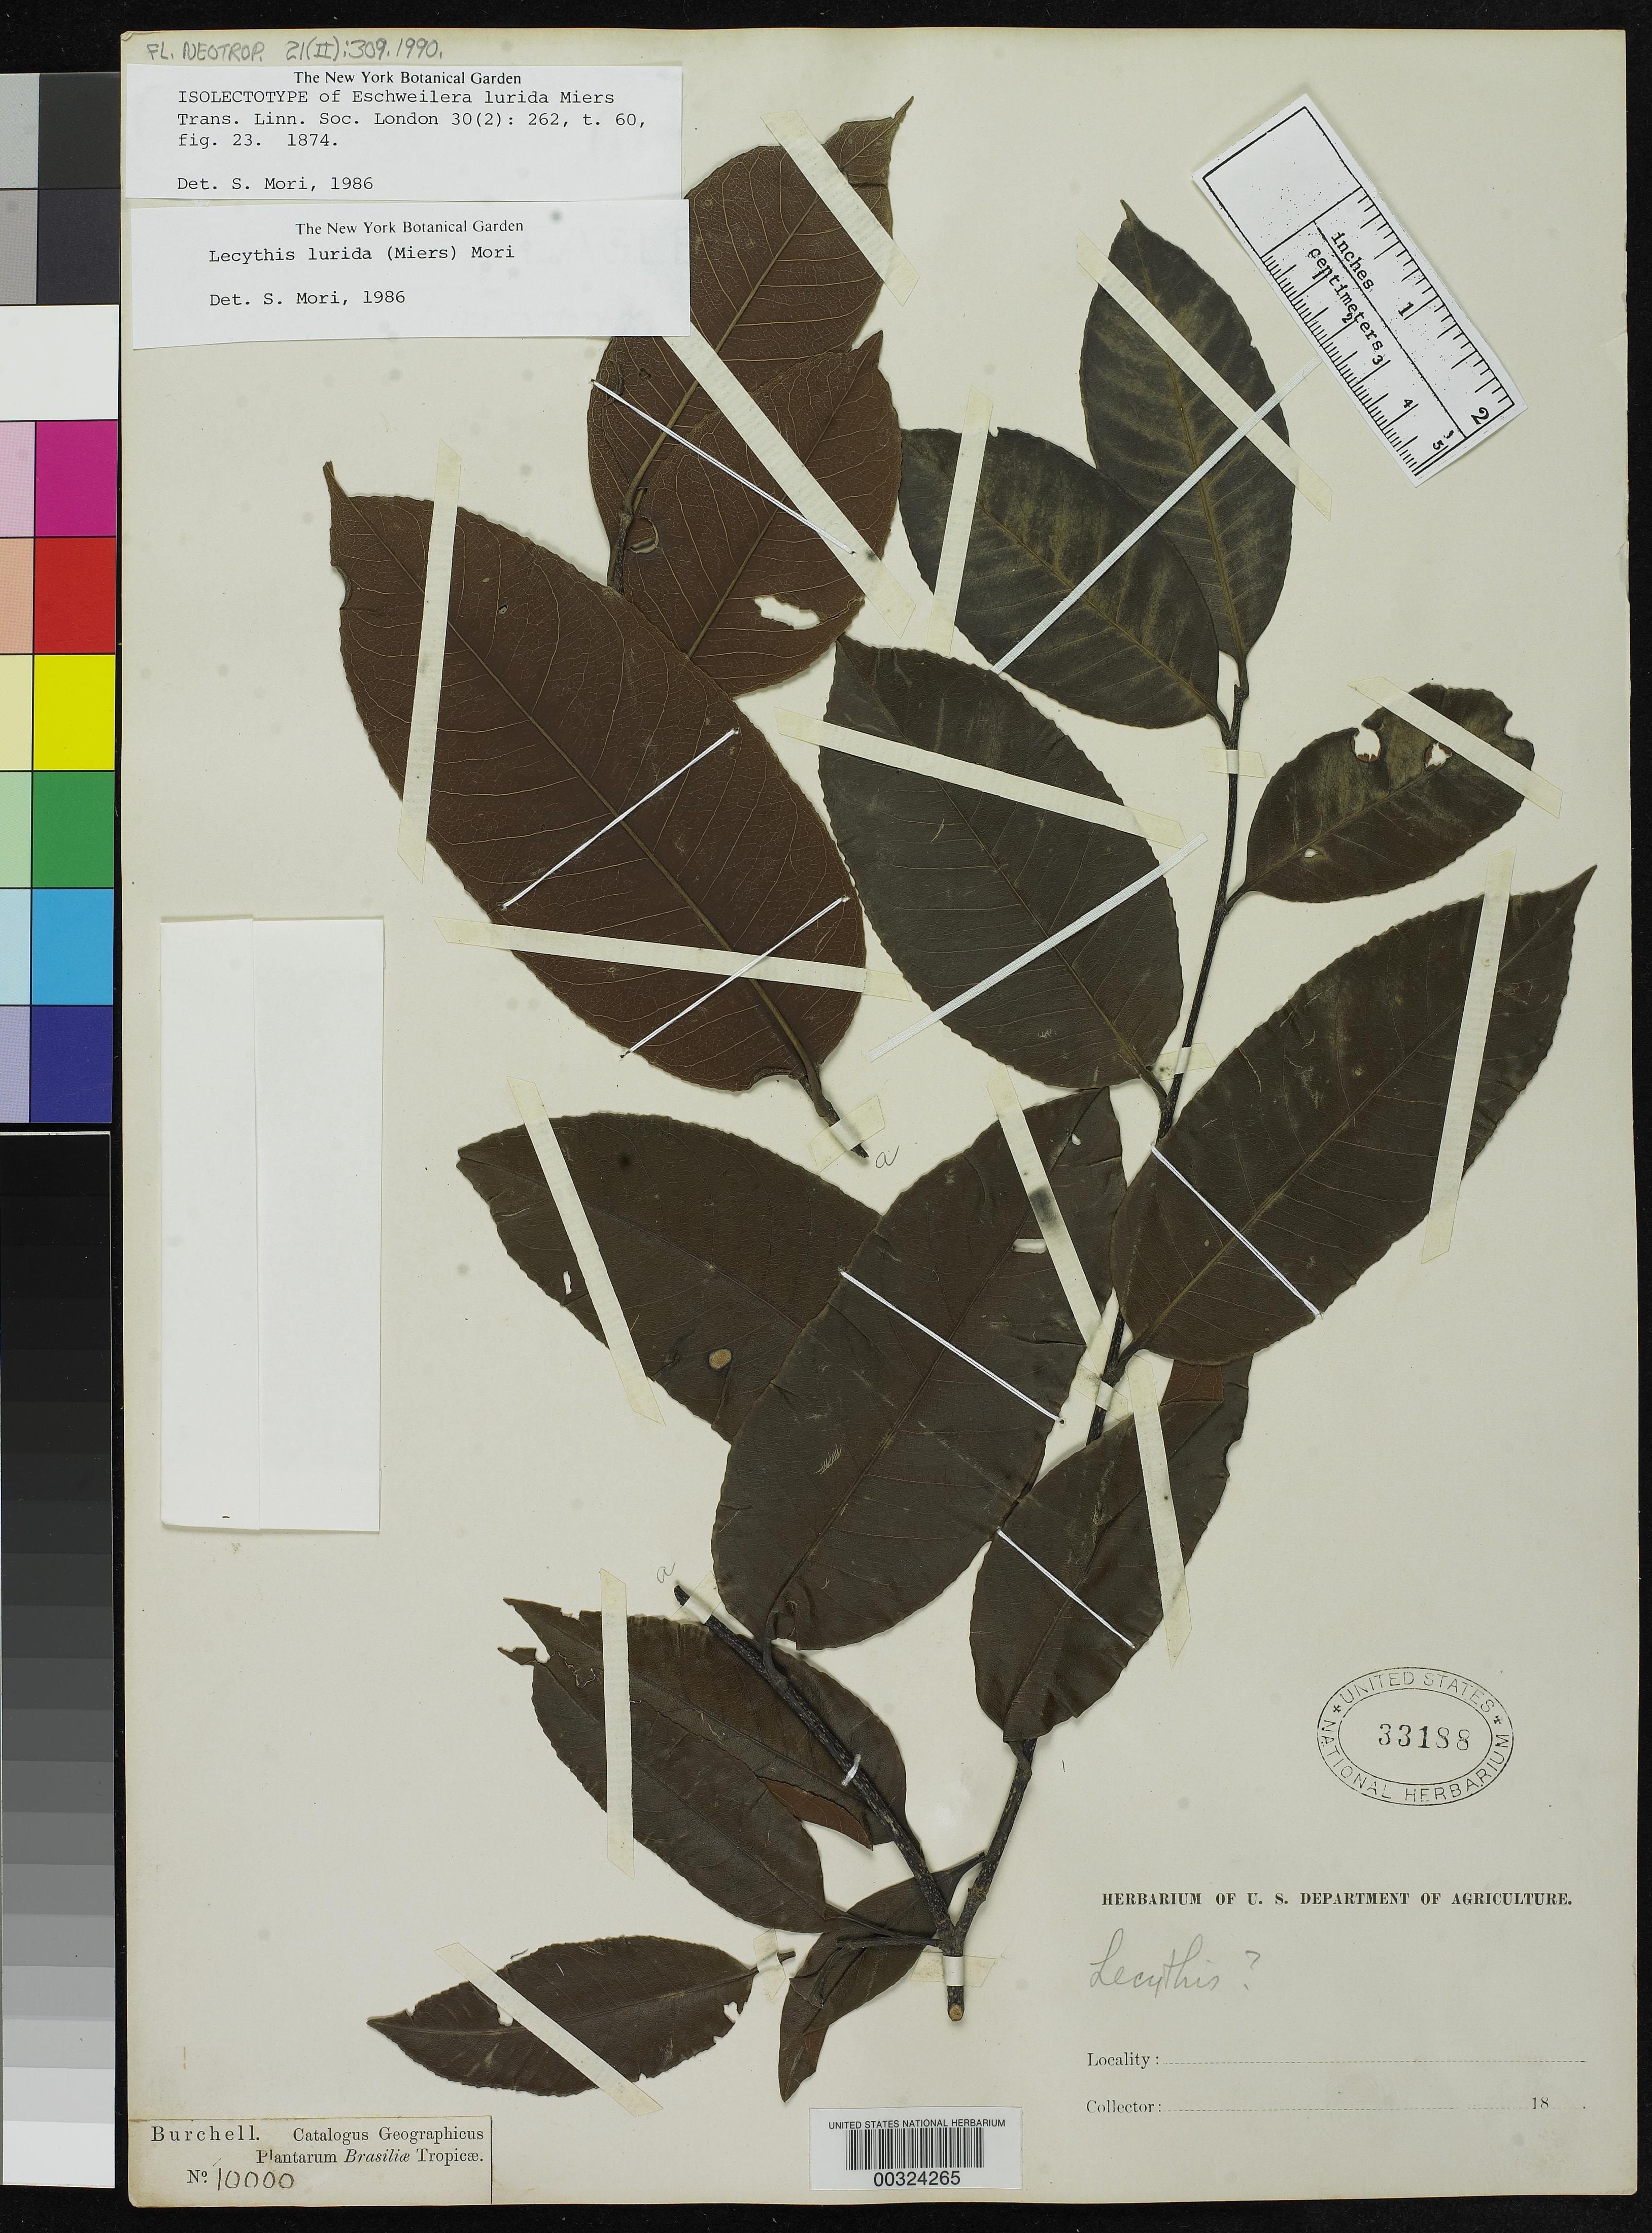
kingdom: Plantae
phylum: Tracheophyta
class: Magnoliopsida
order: Ericales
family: Lecythidaceae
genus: Eschweilera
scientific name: Eschweilera lurida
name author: Miers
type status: Isolectotype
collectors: W. J. Burchell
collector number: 10000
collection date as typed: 18--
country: Brazil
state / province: Minas Gerais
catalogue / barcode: US 33188